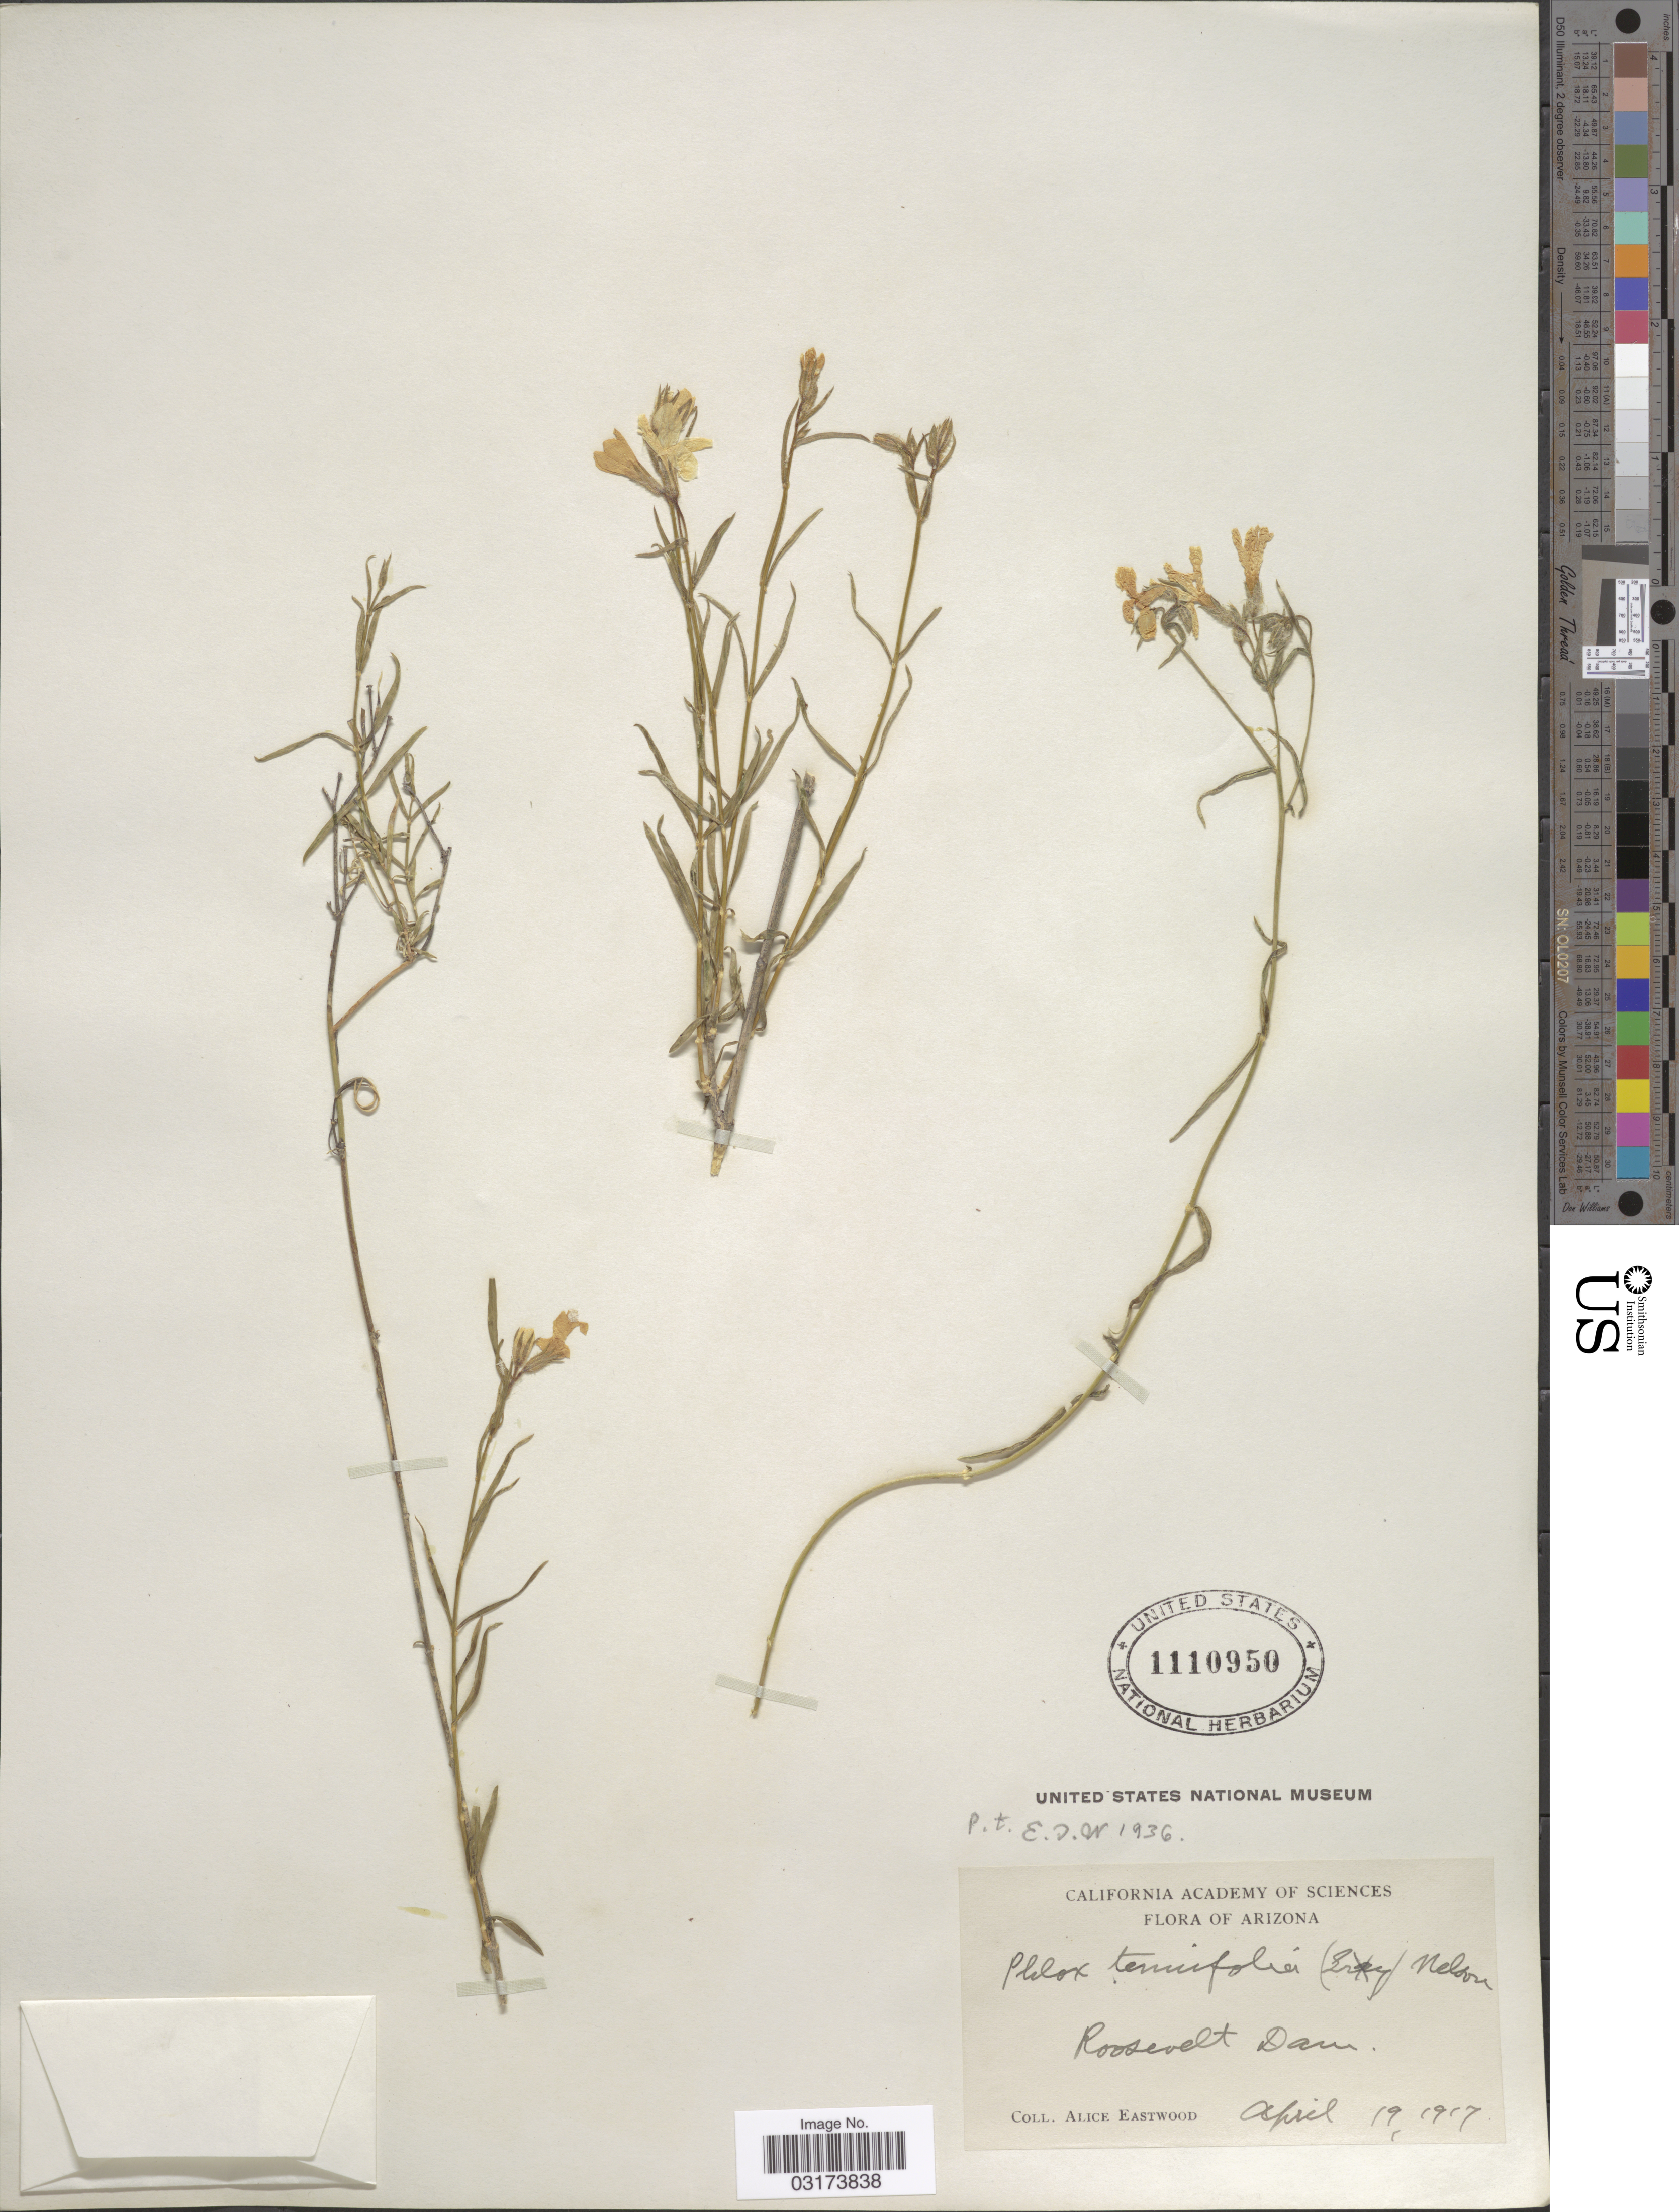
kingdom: Plantae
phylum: Tracheophyta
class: Magnoliopsida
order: Ericales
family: Polemoniaceae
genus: Phlox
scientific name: Phlox tenuifolia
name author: E.E. Nelson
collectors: A. Eastwood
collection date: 1917-04-19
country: United States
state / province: Arizona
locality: Roosevelt Dam.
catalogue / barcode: US 1110950